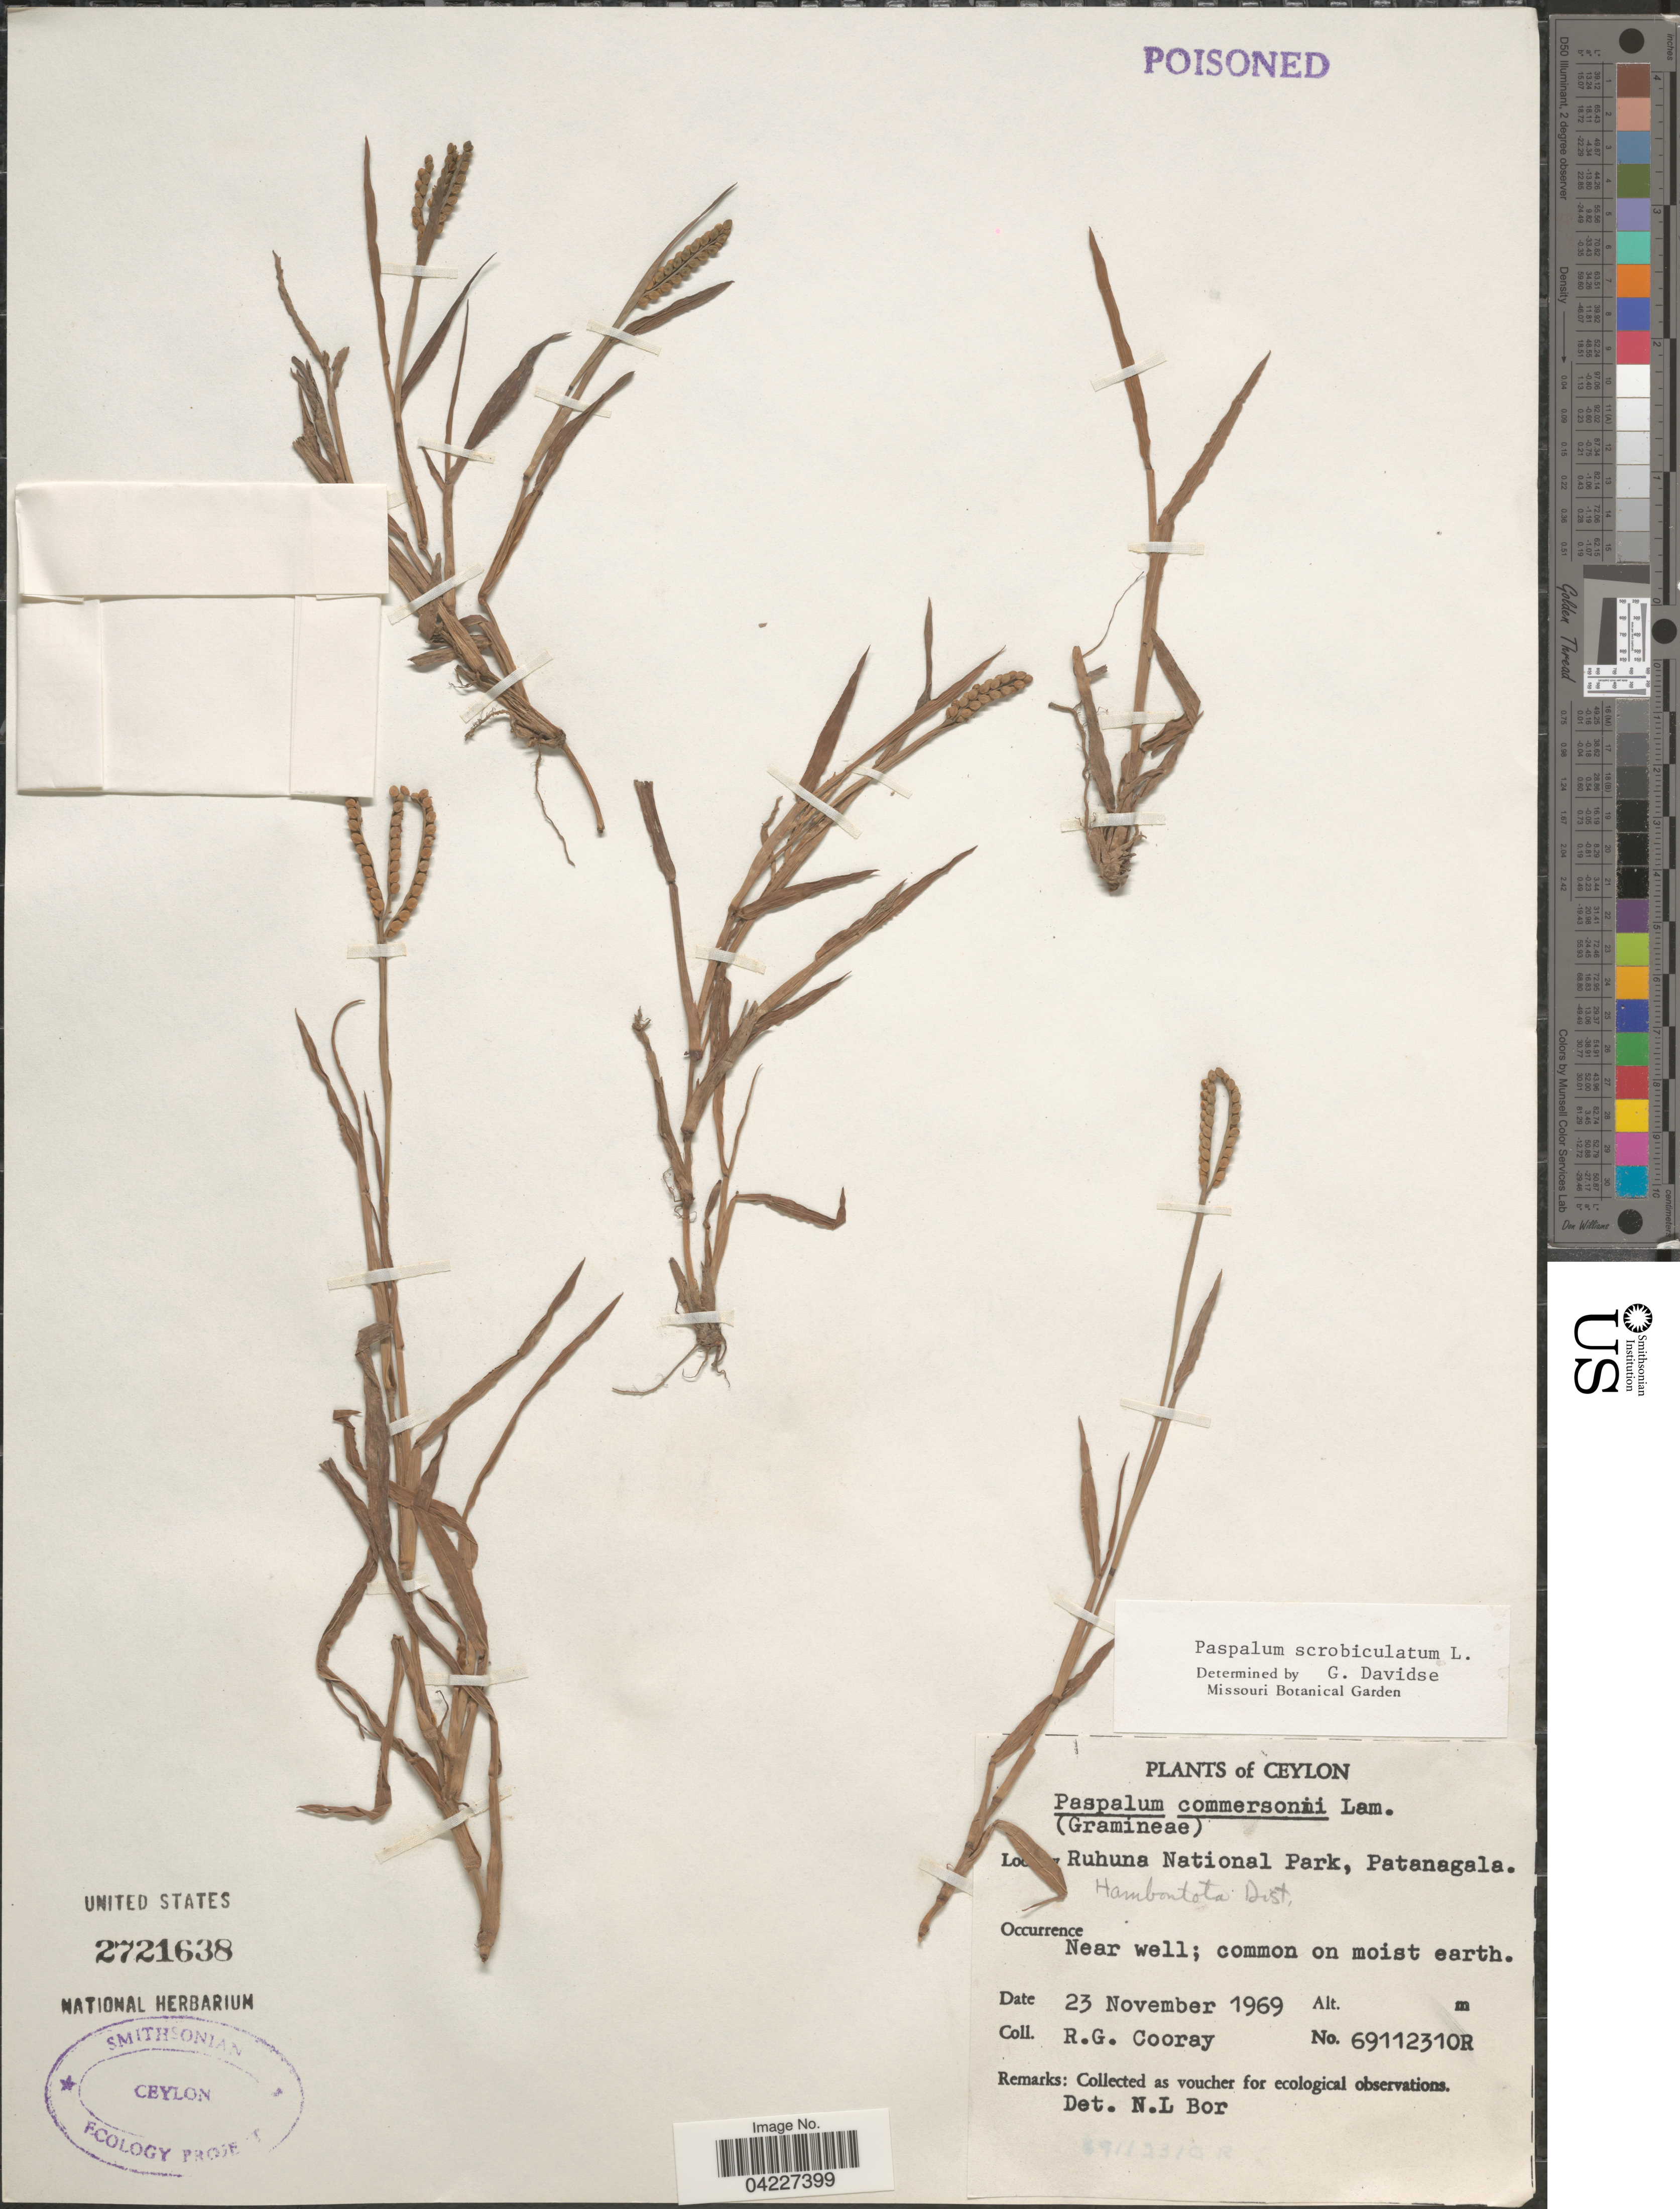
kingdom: Plantae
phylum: Tracheophyta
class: Liliopsida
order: Poales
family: Poaceae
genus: Paspalum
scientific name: Paspalum scrobiculatum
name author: L.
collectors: R. Cooray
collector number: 69112310R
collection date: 1969-11-23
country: Sri Lanka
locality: Ceylon. Ruhuna National Park, Patanagala. Hambontota Dist.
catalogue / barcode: US 2721638